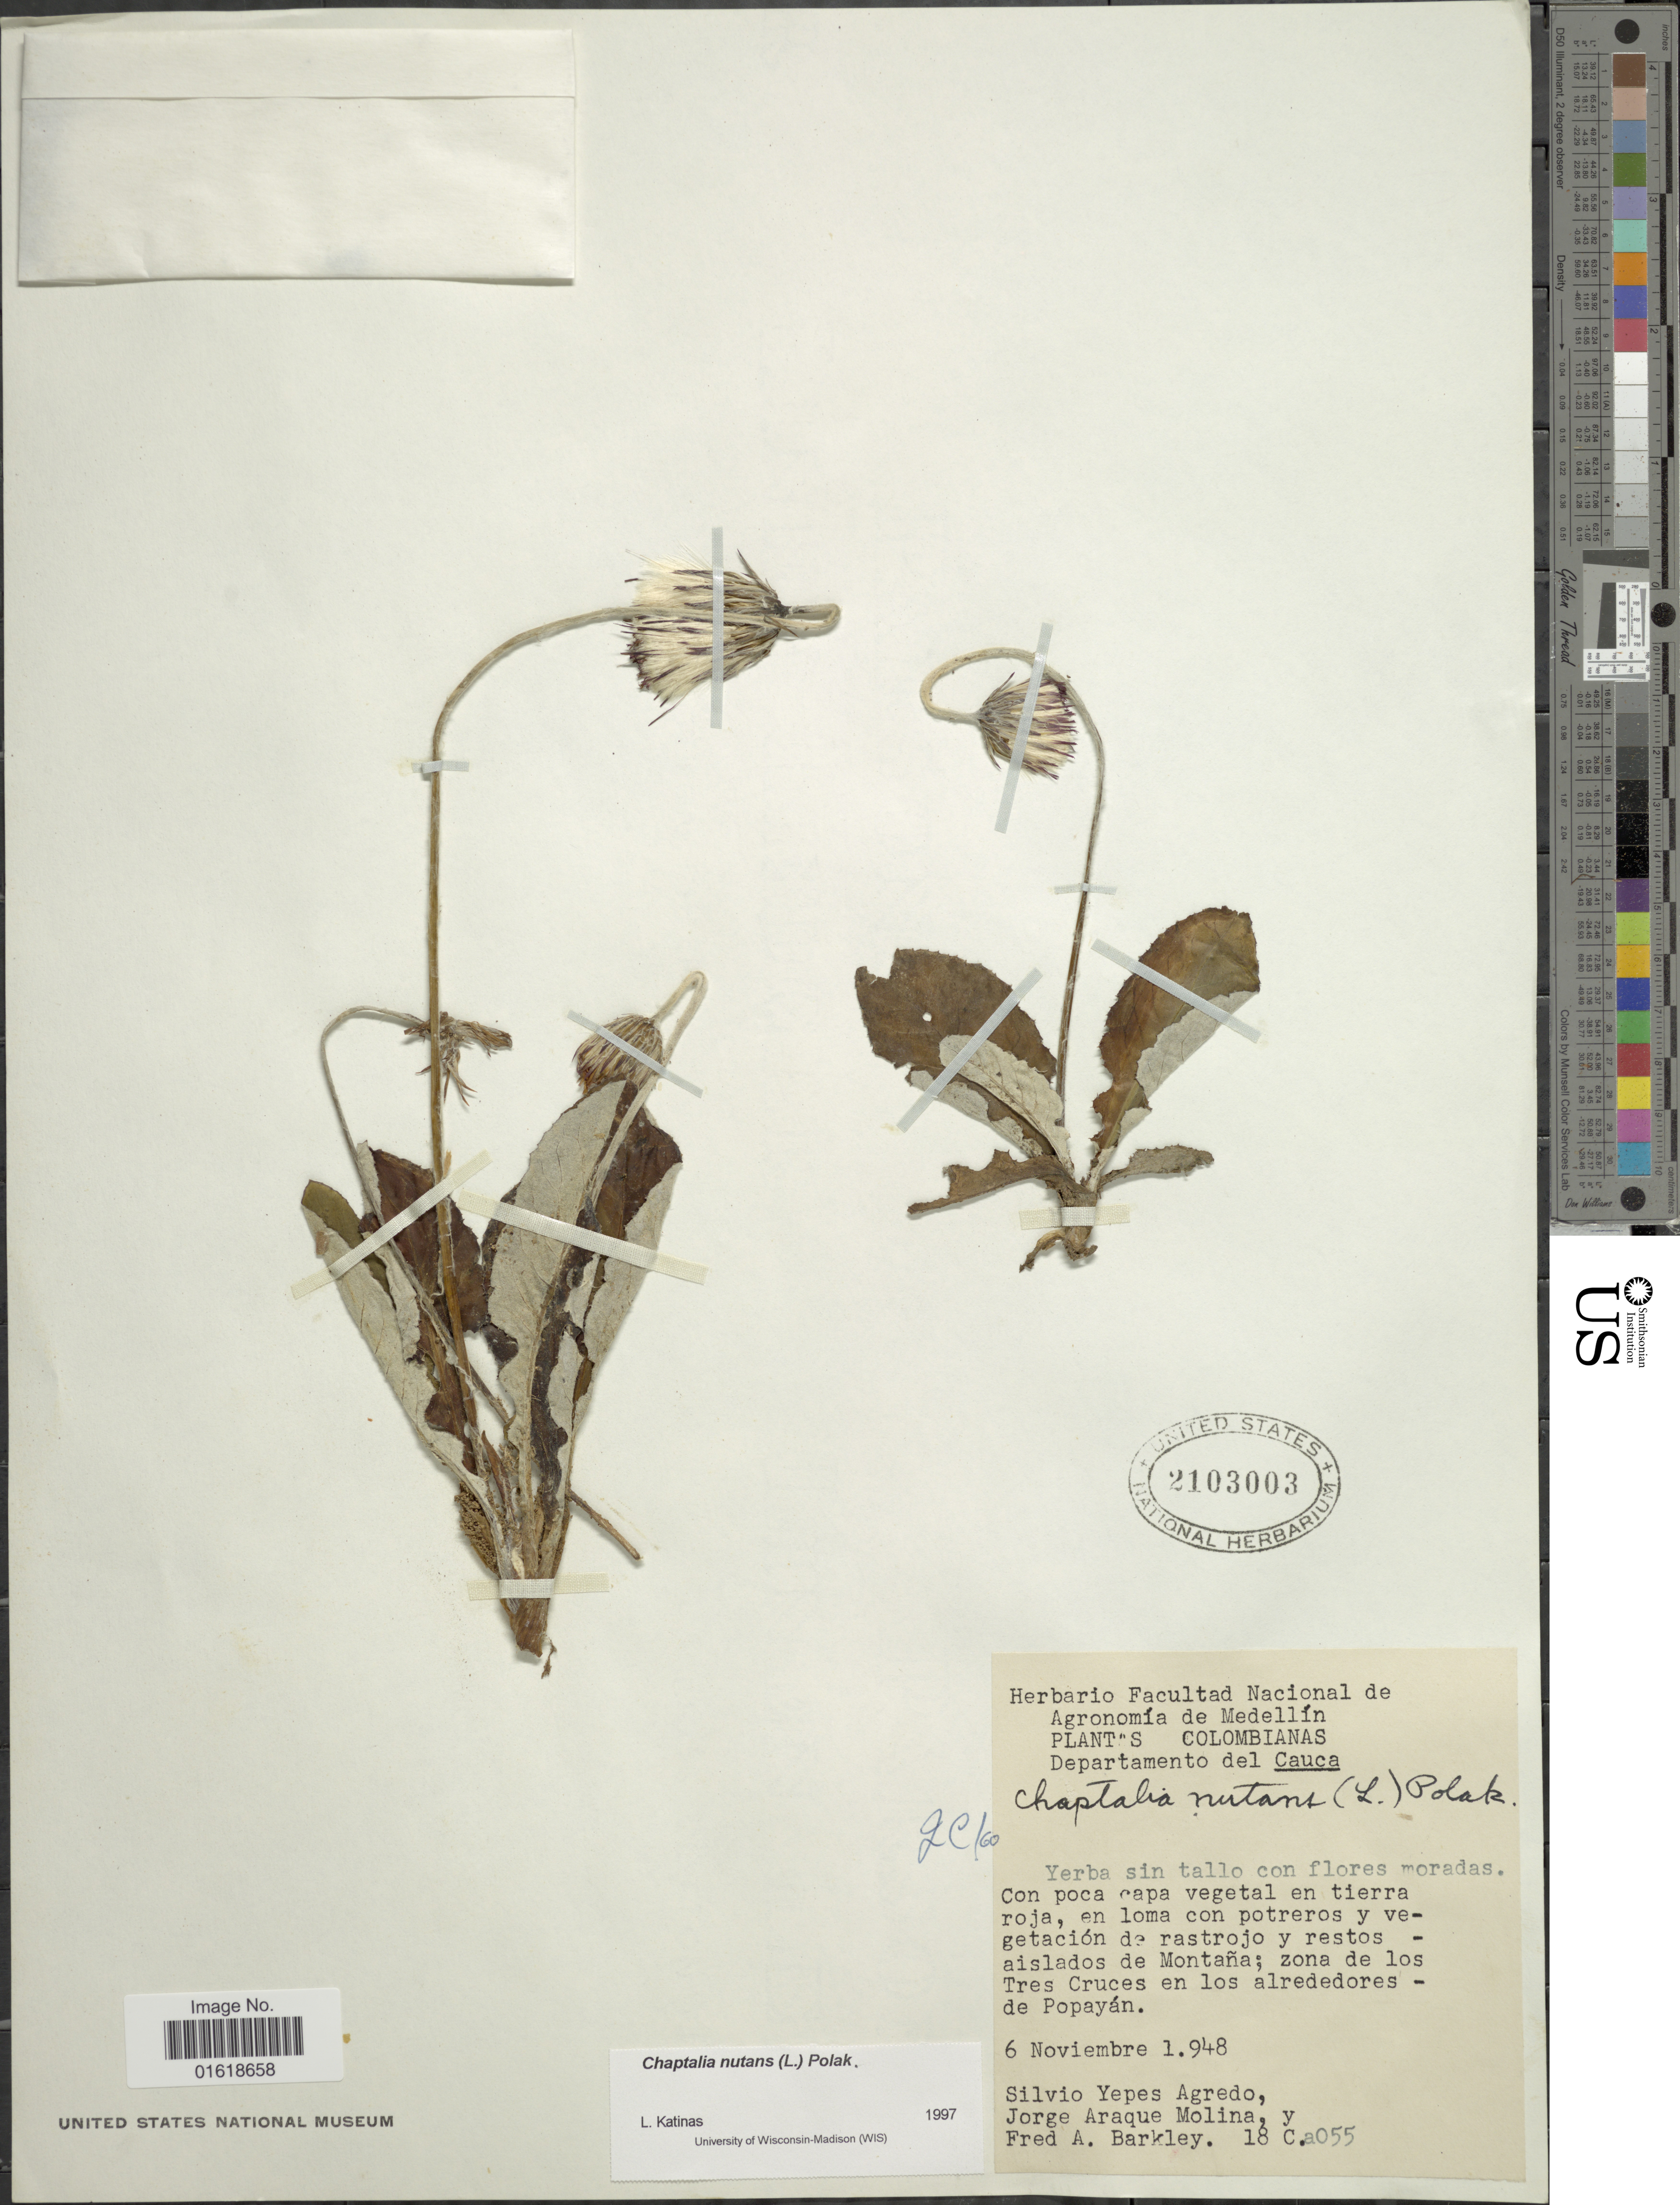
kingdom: Plantae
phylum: Tracheophyta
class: Magnoliopsida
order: Asterales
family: Asteraceae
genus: Chaptalia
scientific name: Chaptalia nutans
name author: (L.) Pol.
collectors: S. Yepes-Agredo, J. Araque Molina & F. A. Barkley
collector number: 18Ca055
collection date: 1948-11-06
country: Colombia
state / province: Cauca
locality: Departamento del Cauca. Aislados de Montaña; zona de los Tres Cruces en los alrededores - de Popayán.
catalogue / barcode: US 2103003